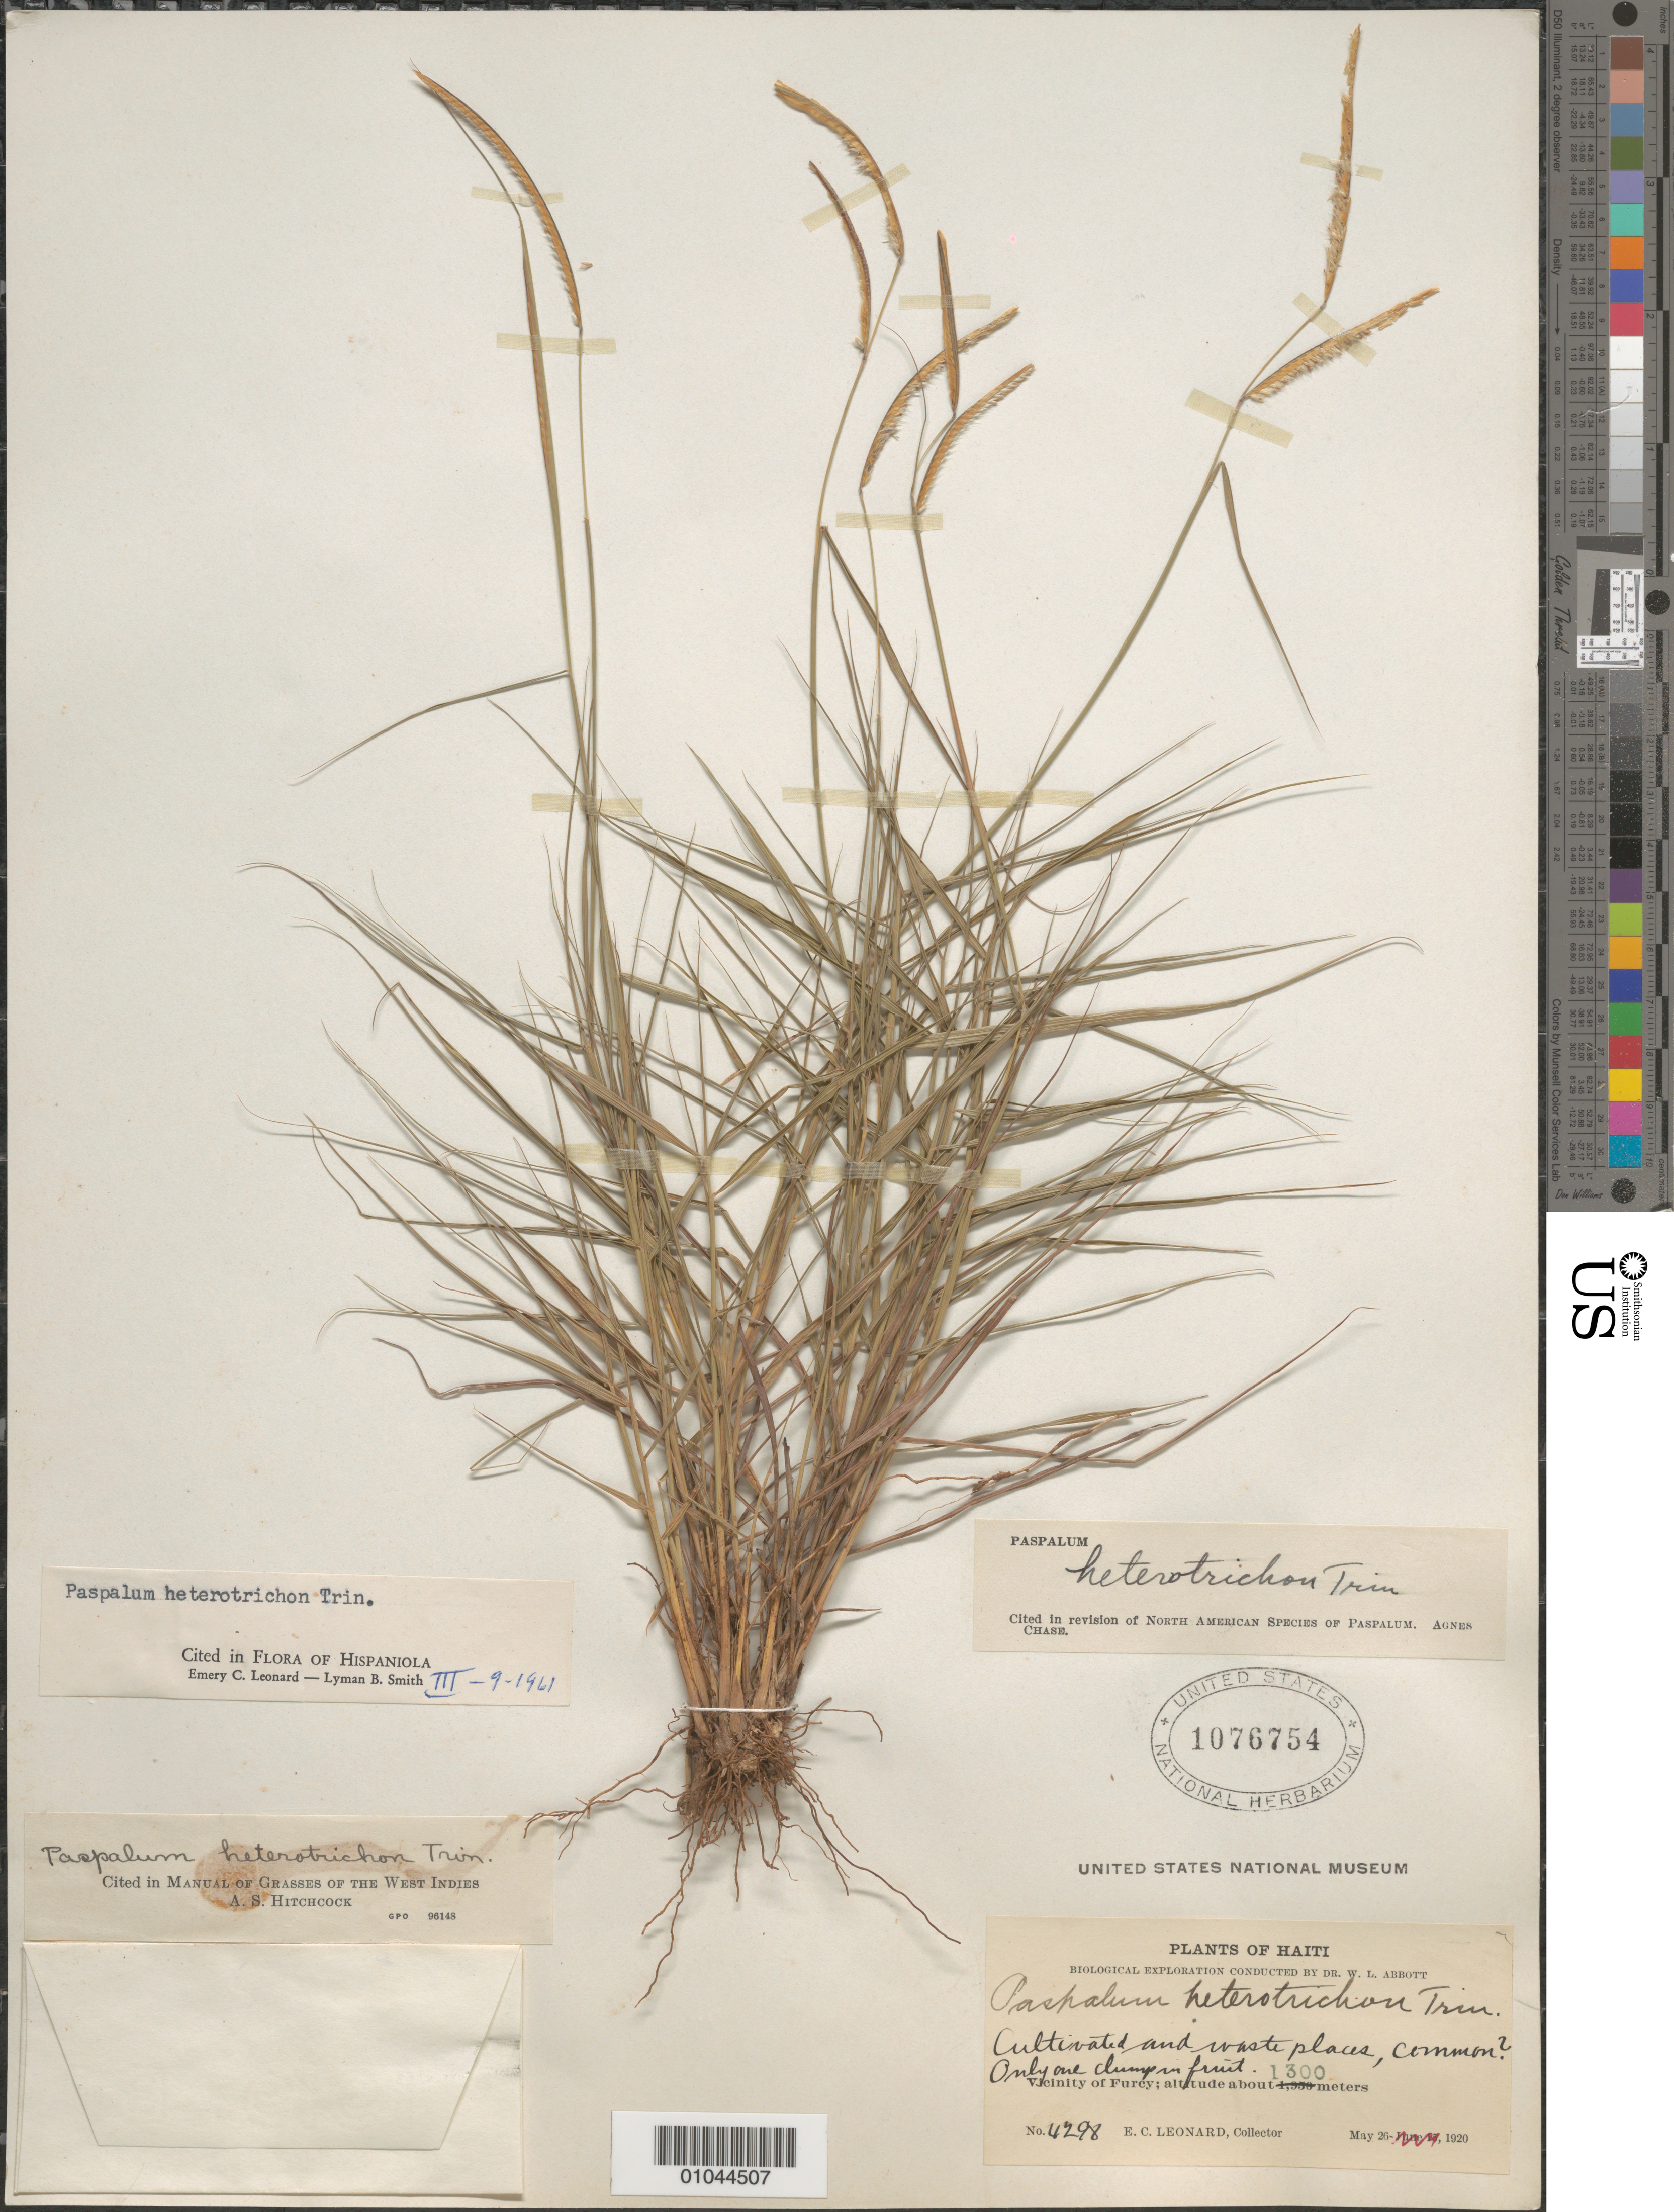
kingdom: Plantae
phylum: Tracheophyta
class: Liliopsida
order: Poales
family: Poaceae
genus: Paspalum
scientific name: Paspalum heterotrichum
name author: Trin.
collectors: E. C. Leonard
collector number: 4298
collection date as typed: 26 May 1920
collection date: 1920-05-26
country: Haiti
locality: Vicinity of Furcy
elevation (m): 1300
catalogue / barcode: US 1076754